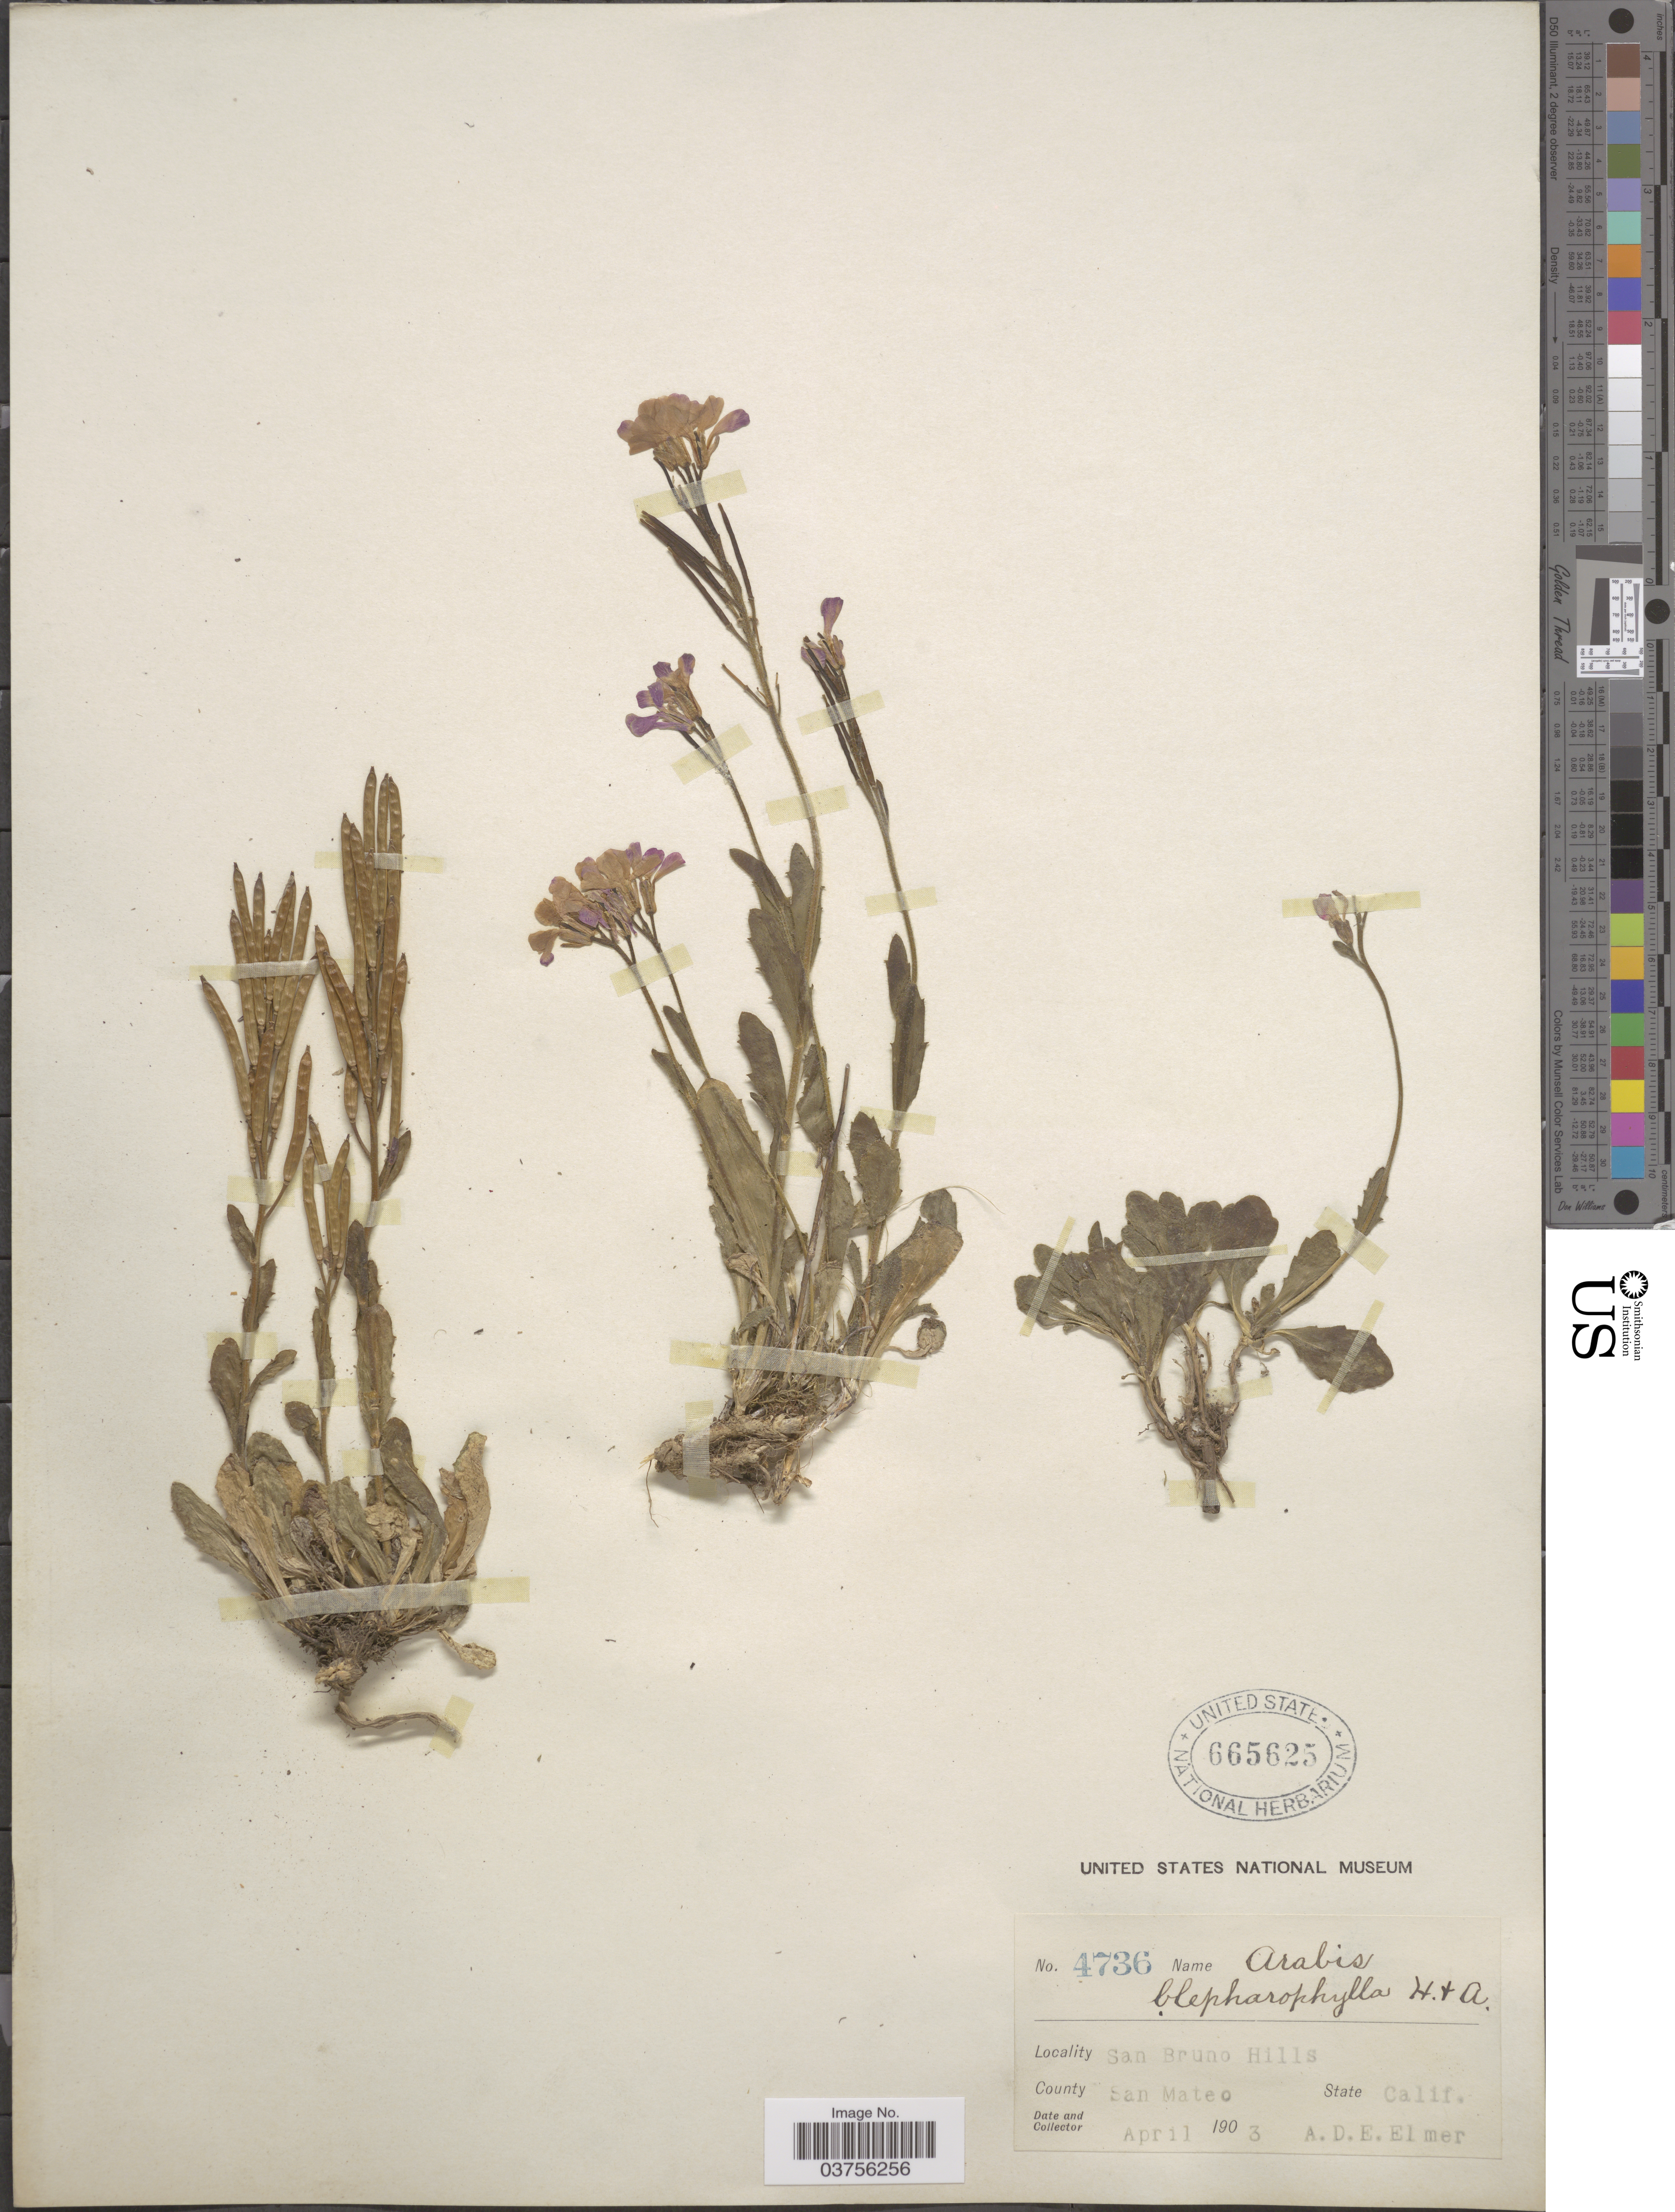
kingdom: Plantae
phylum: Tracheophyta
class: Magnoliopsida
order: Brassicales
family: Brassicaceae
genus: Arabis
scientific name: Arabis blepharophylla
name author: Hook. & Arn.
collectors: A. D. E. Elmer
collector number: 4736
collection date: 1903-04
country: United States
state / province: California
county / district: San Mateo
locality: San Bruno Hills. County San Mateo.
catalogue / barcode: US 665625